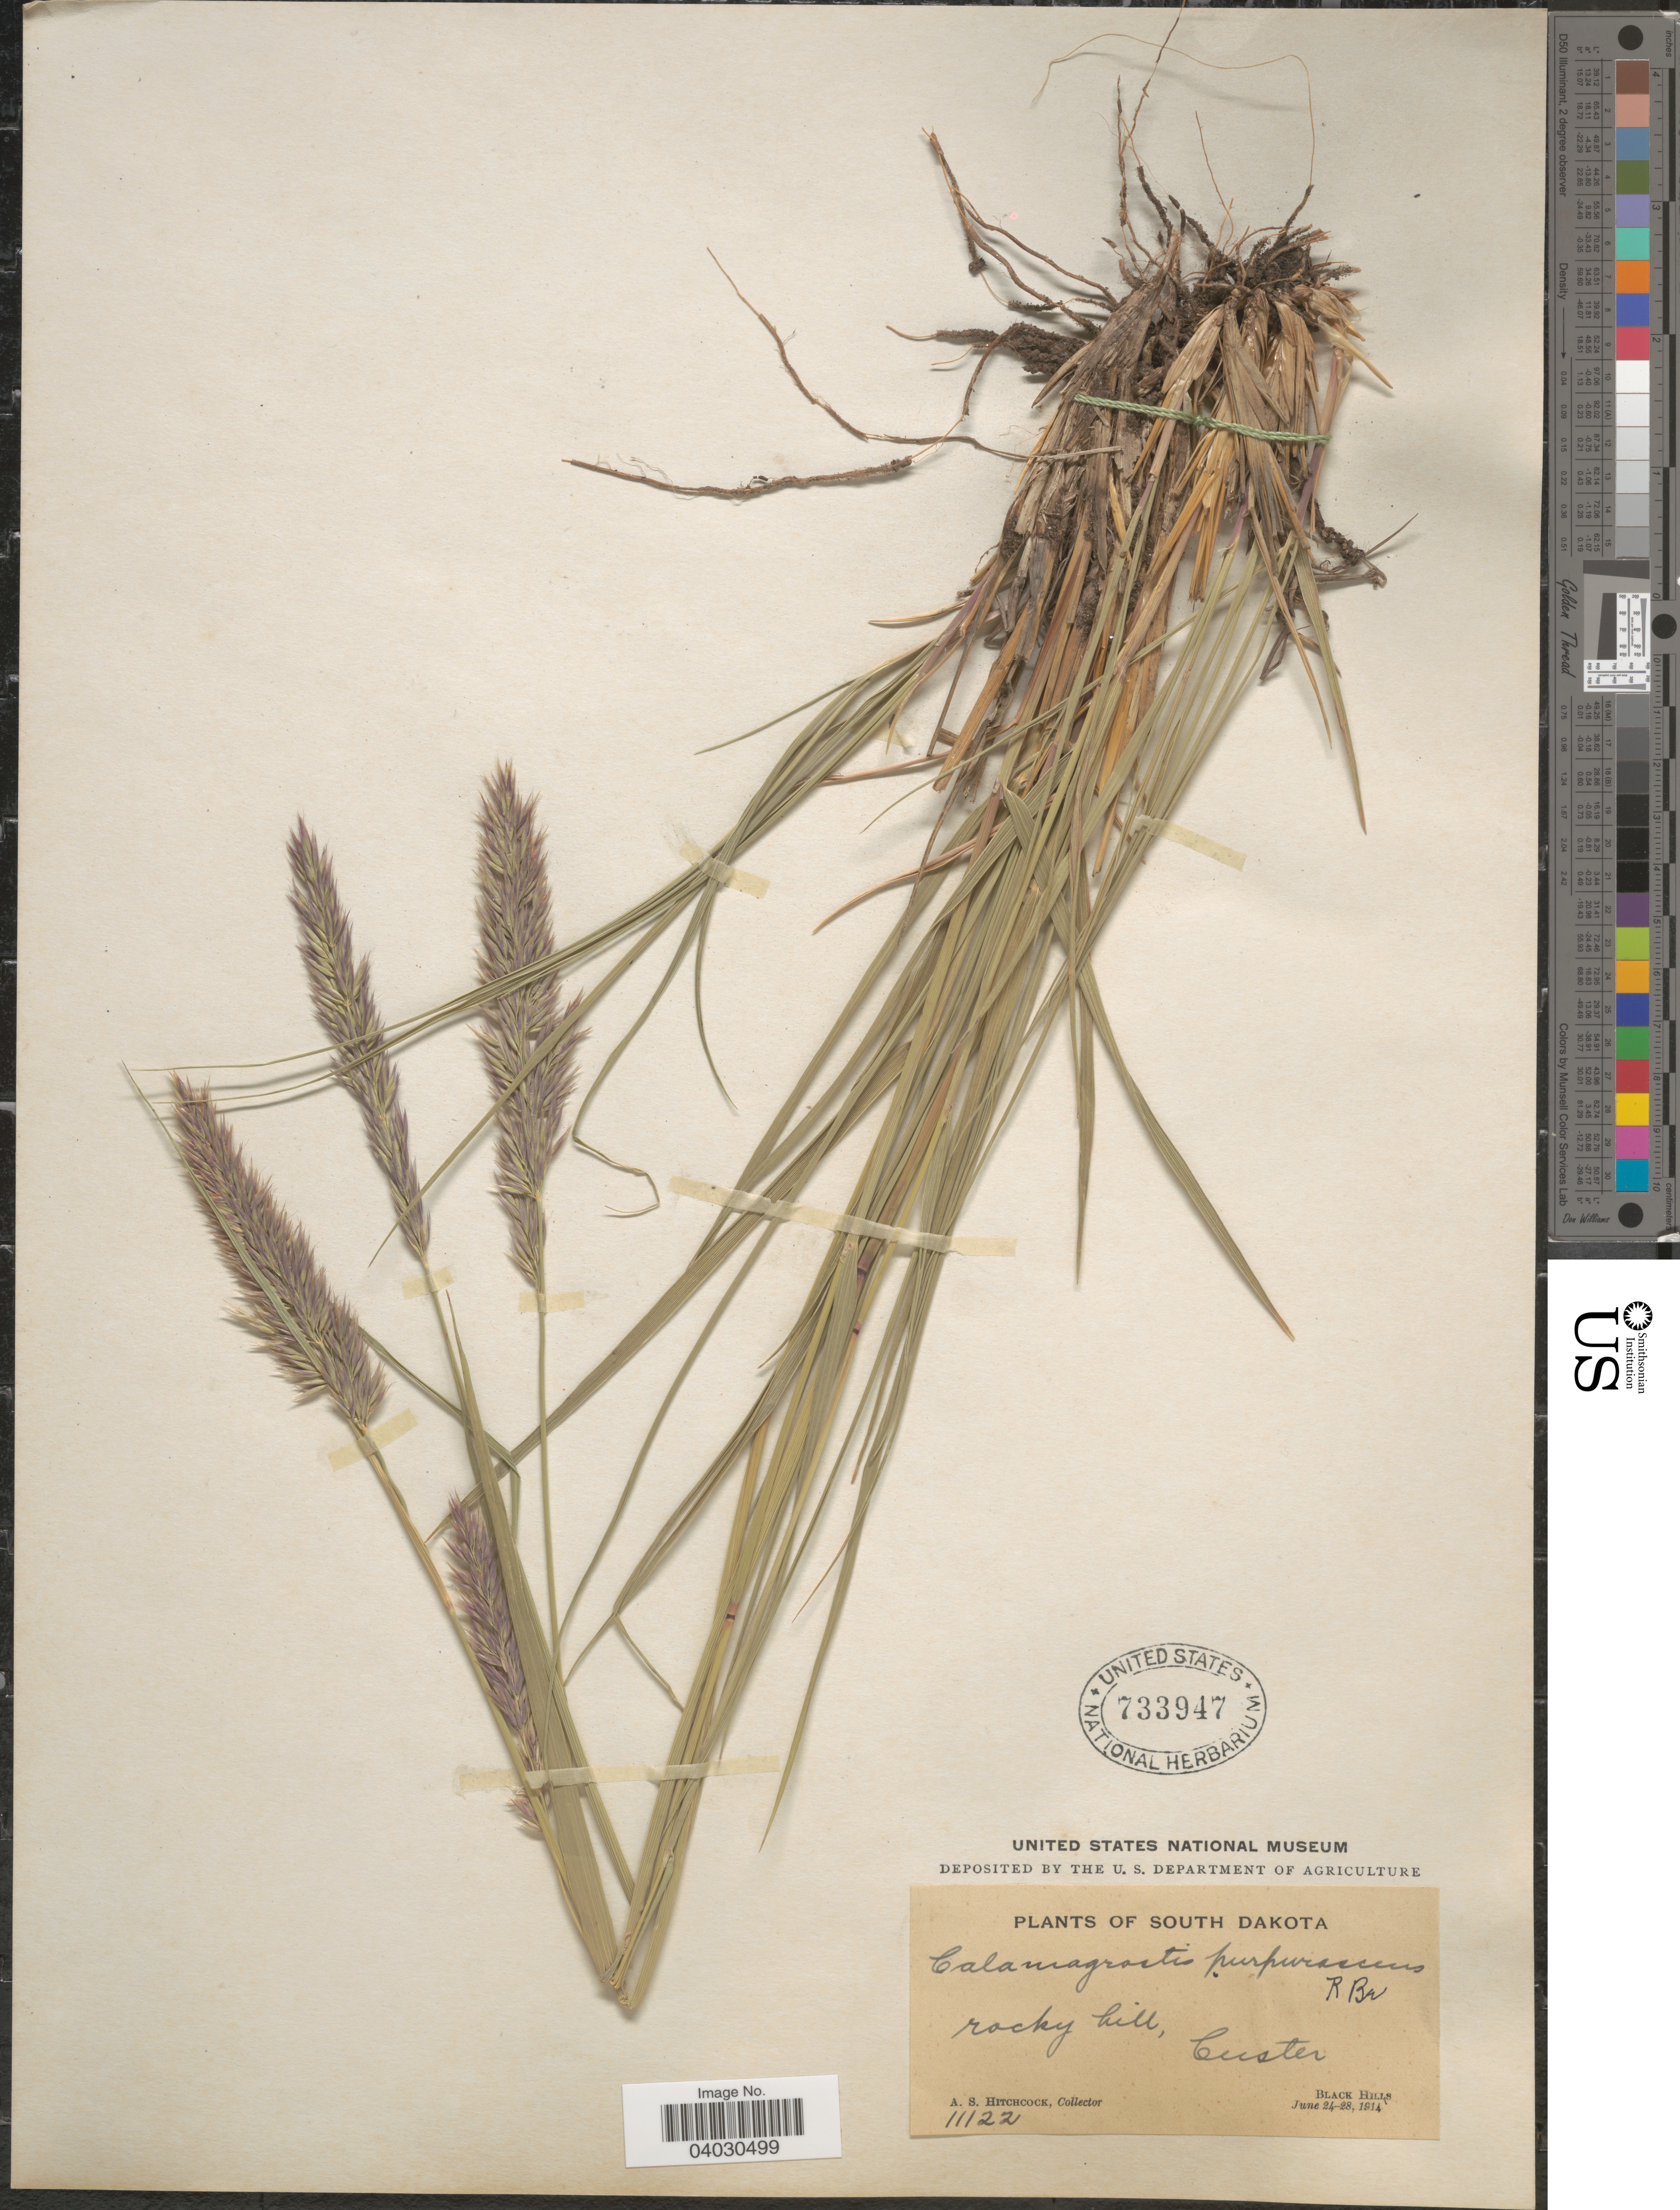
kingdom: Plantae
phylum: Tracheophyta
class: Liliopsida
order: Poales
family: Poaceae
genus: Calamagrostis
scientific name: Calamagrostis purpurascens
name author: R. Br.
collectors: A. S. Hitchcock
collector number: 11122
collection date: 1914-06-24/1914-06-28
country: United States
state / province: South Dakota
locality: Custer. Black Hills.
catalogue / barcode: US 733947